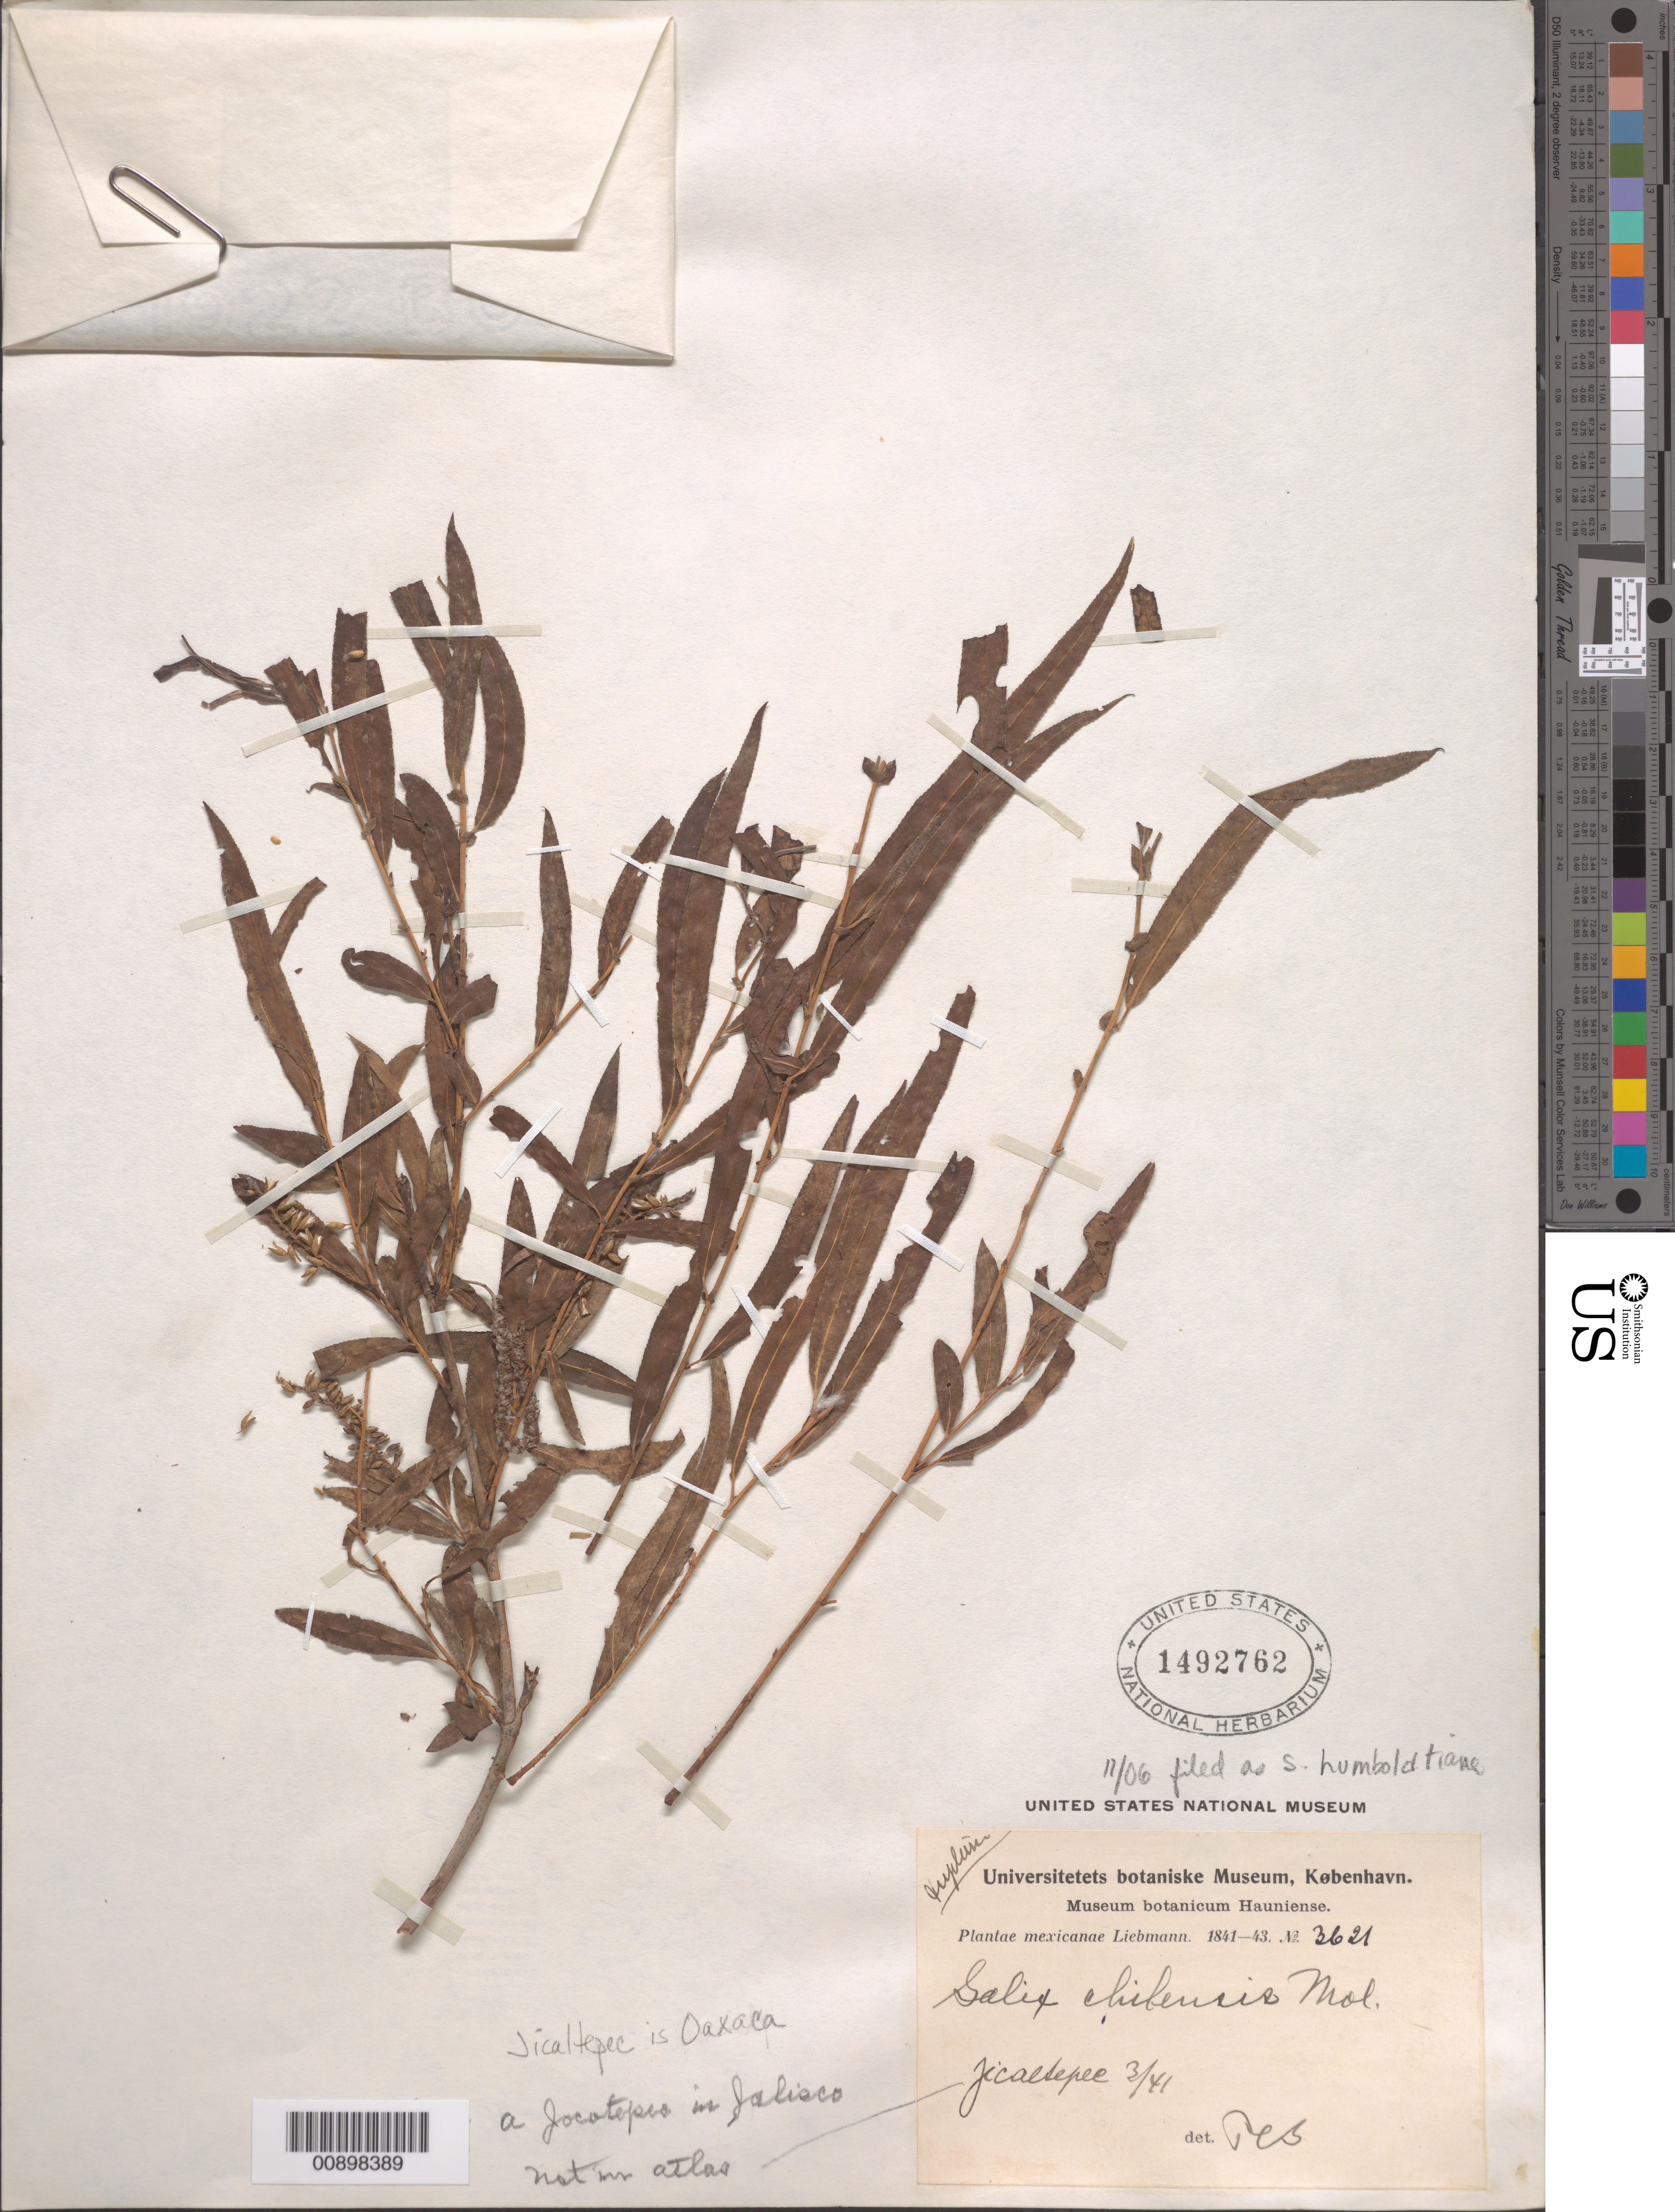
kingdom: Plantae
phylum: Tracheophyta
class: Magnoliopsida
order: Malpighiales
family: Salicaceae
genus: Salix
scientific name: Salix humboldtiana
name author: Willd.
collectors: F. M. Liebmann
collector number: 3621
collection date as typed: Mar 1841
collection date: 1841-03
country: Mexico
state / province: Oaxaca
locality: Jicaltepec.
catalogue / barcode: US 1492762